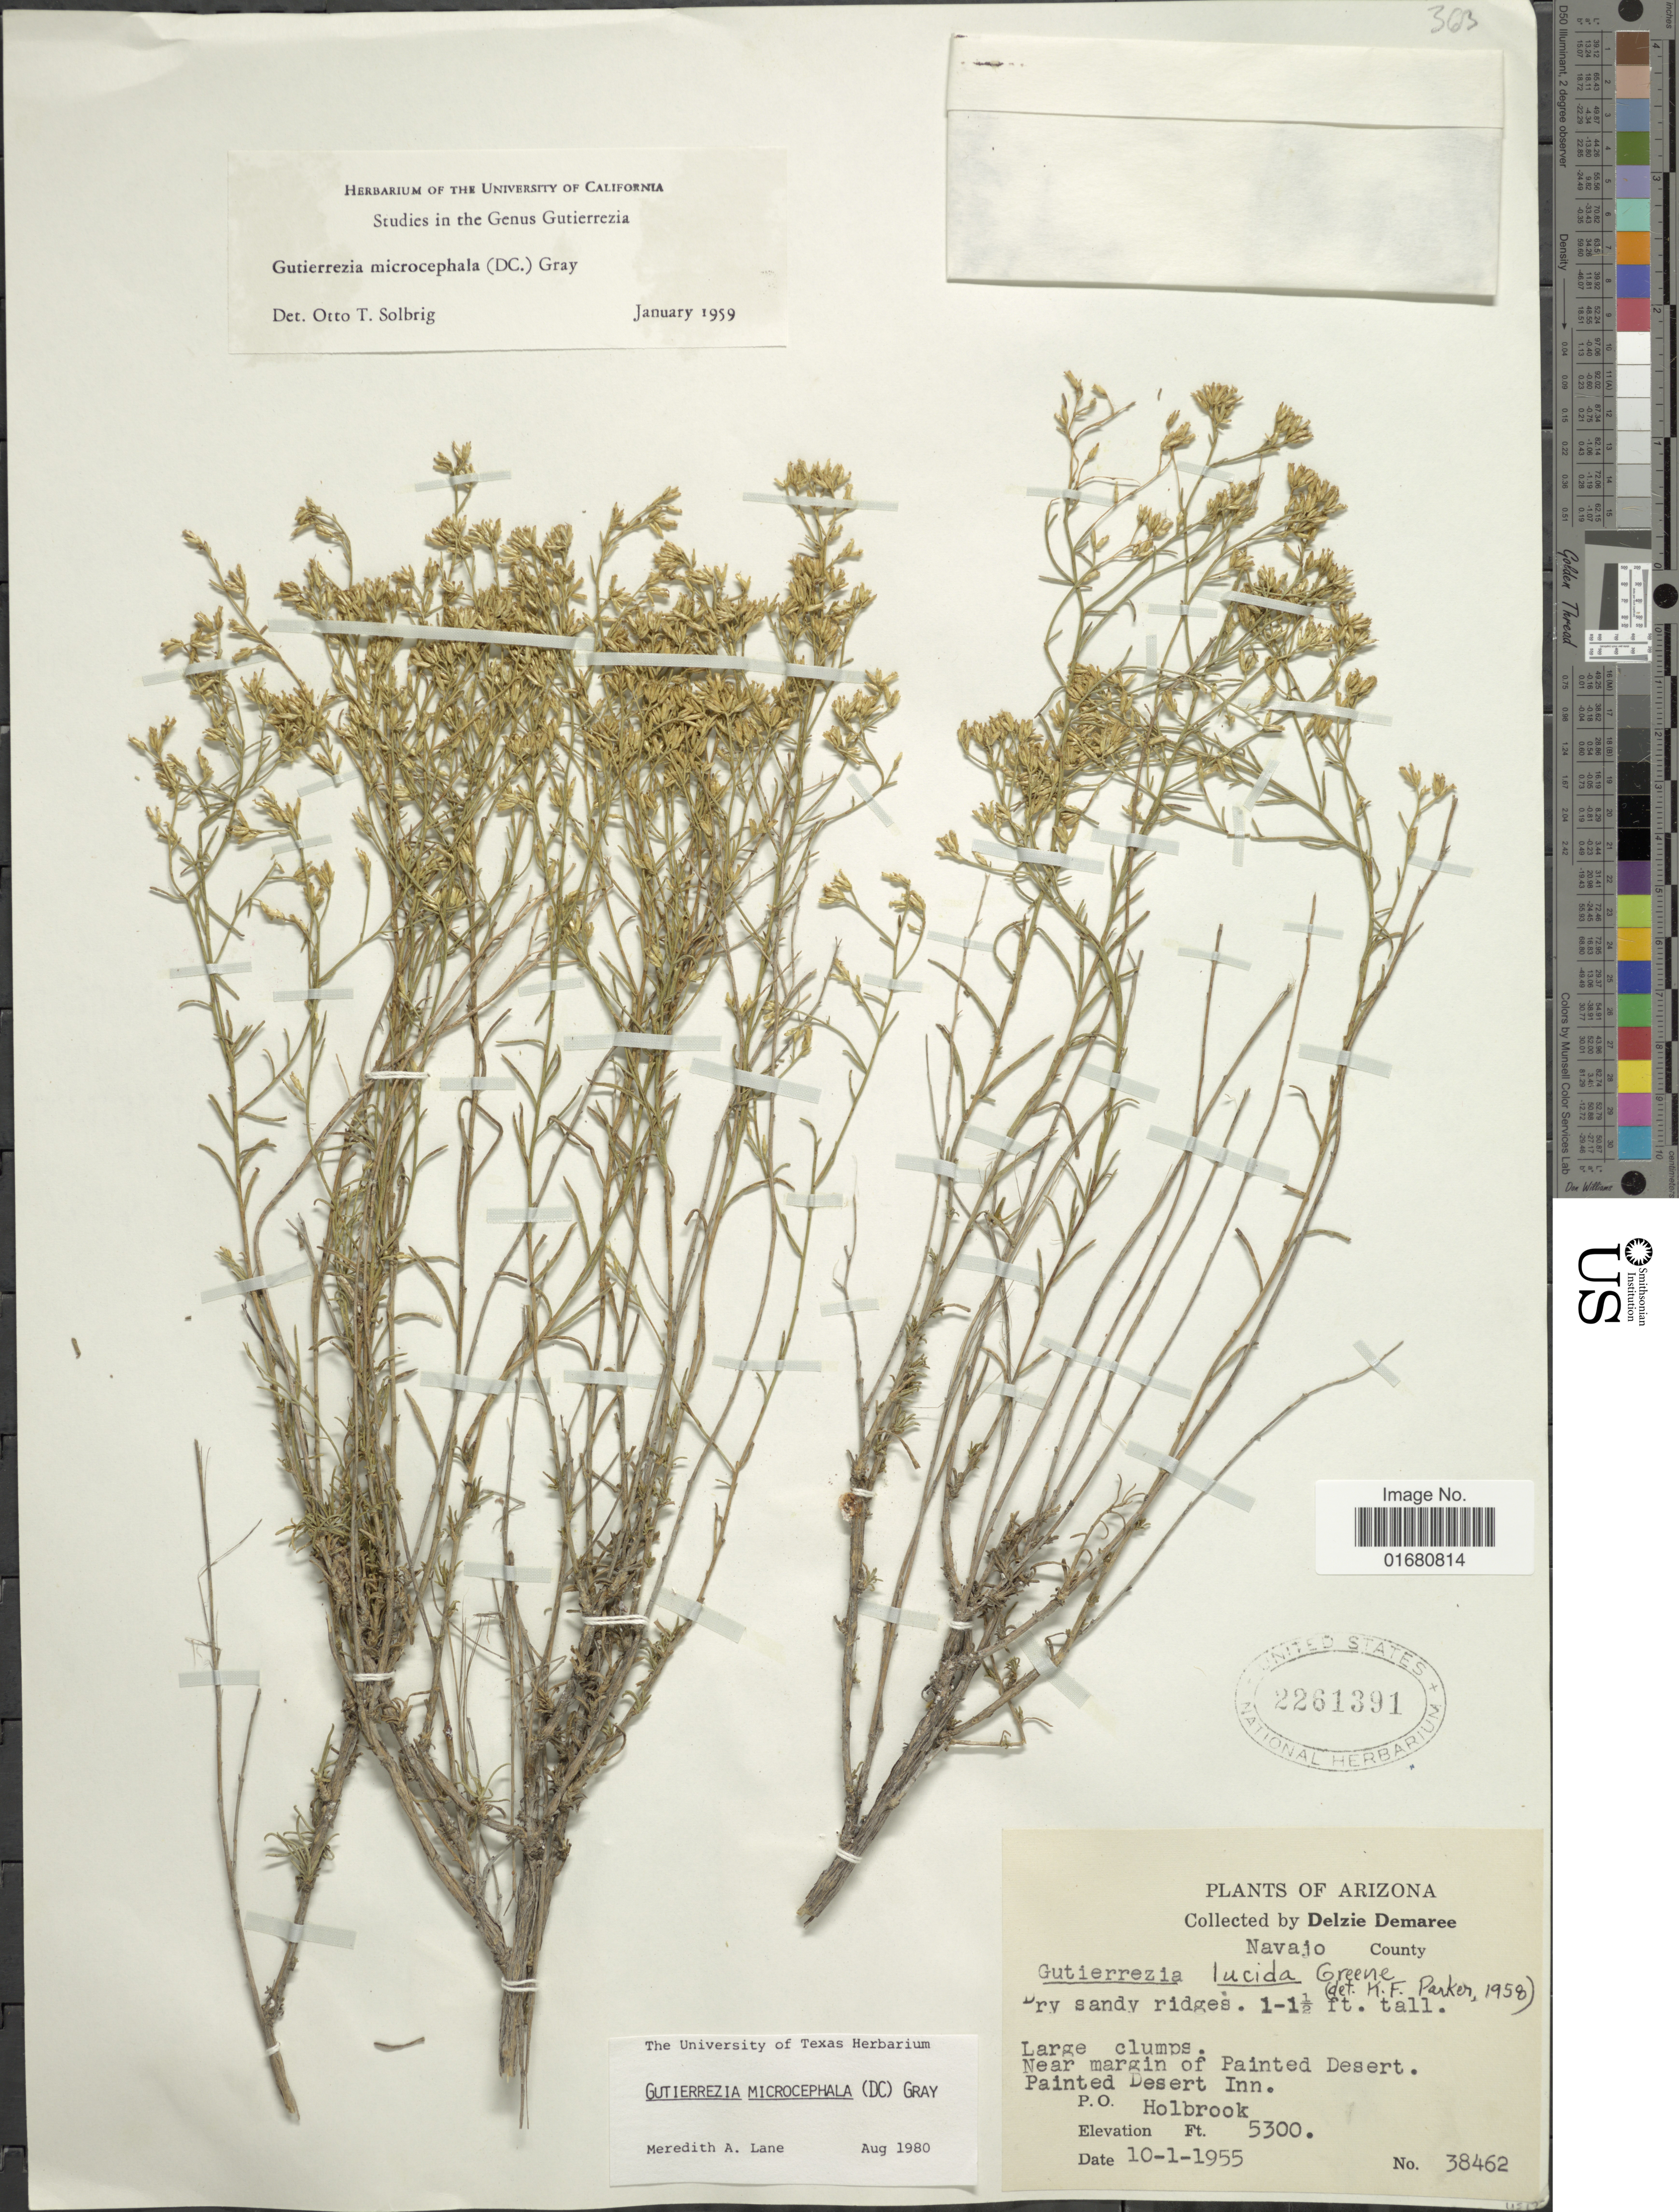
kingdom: Plantae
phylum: Tracheophyta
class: Magnoliopsida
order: Asterales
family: Asteraceae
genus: Gutierrezia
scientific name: Gutierrezia microcephala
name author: (DC.) A. Gray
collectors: D. Demaree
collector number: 38462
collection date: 1955-10-01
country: United States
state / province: Arizona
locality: Navajo County, Large clumps, Near margin of Painted Desert, Painted Desert Inn, P.O. Holbrook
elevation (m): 1615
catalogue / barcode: US 2261391